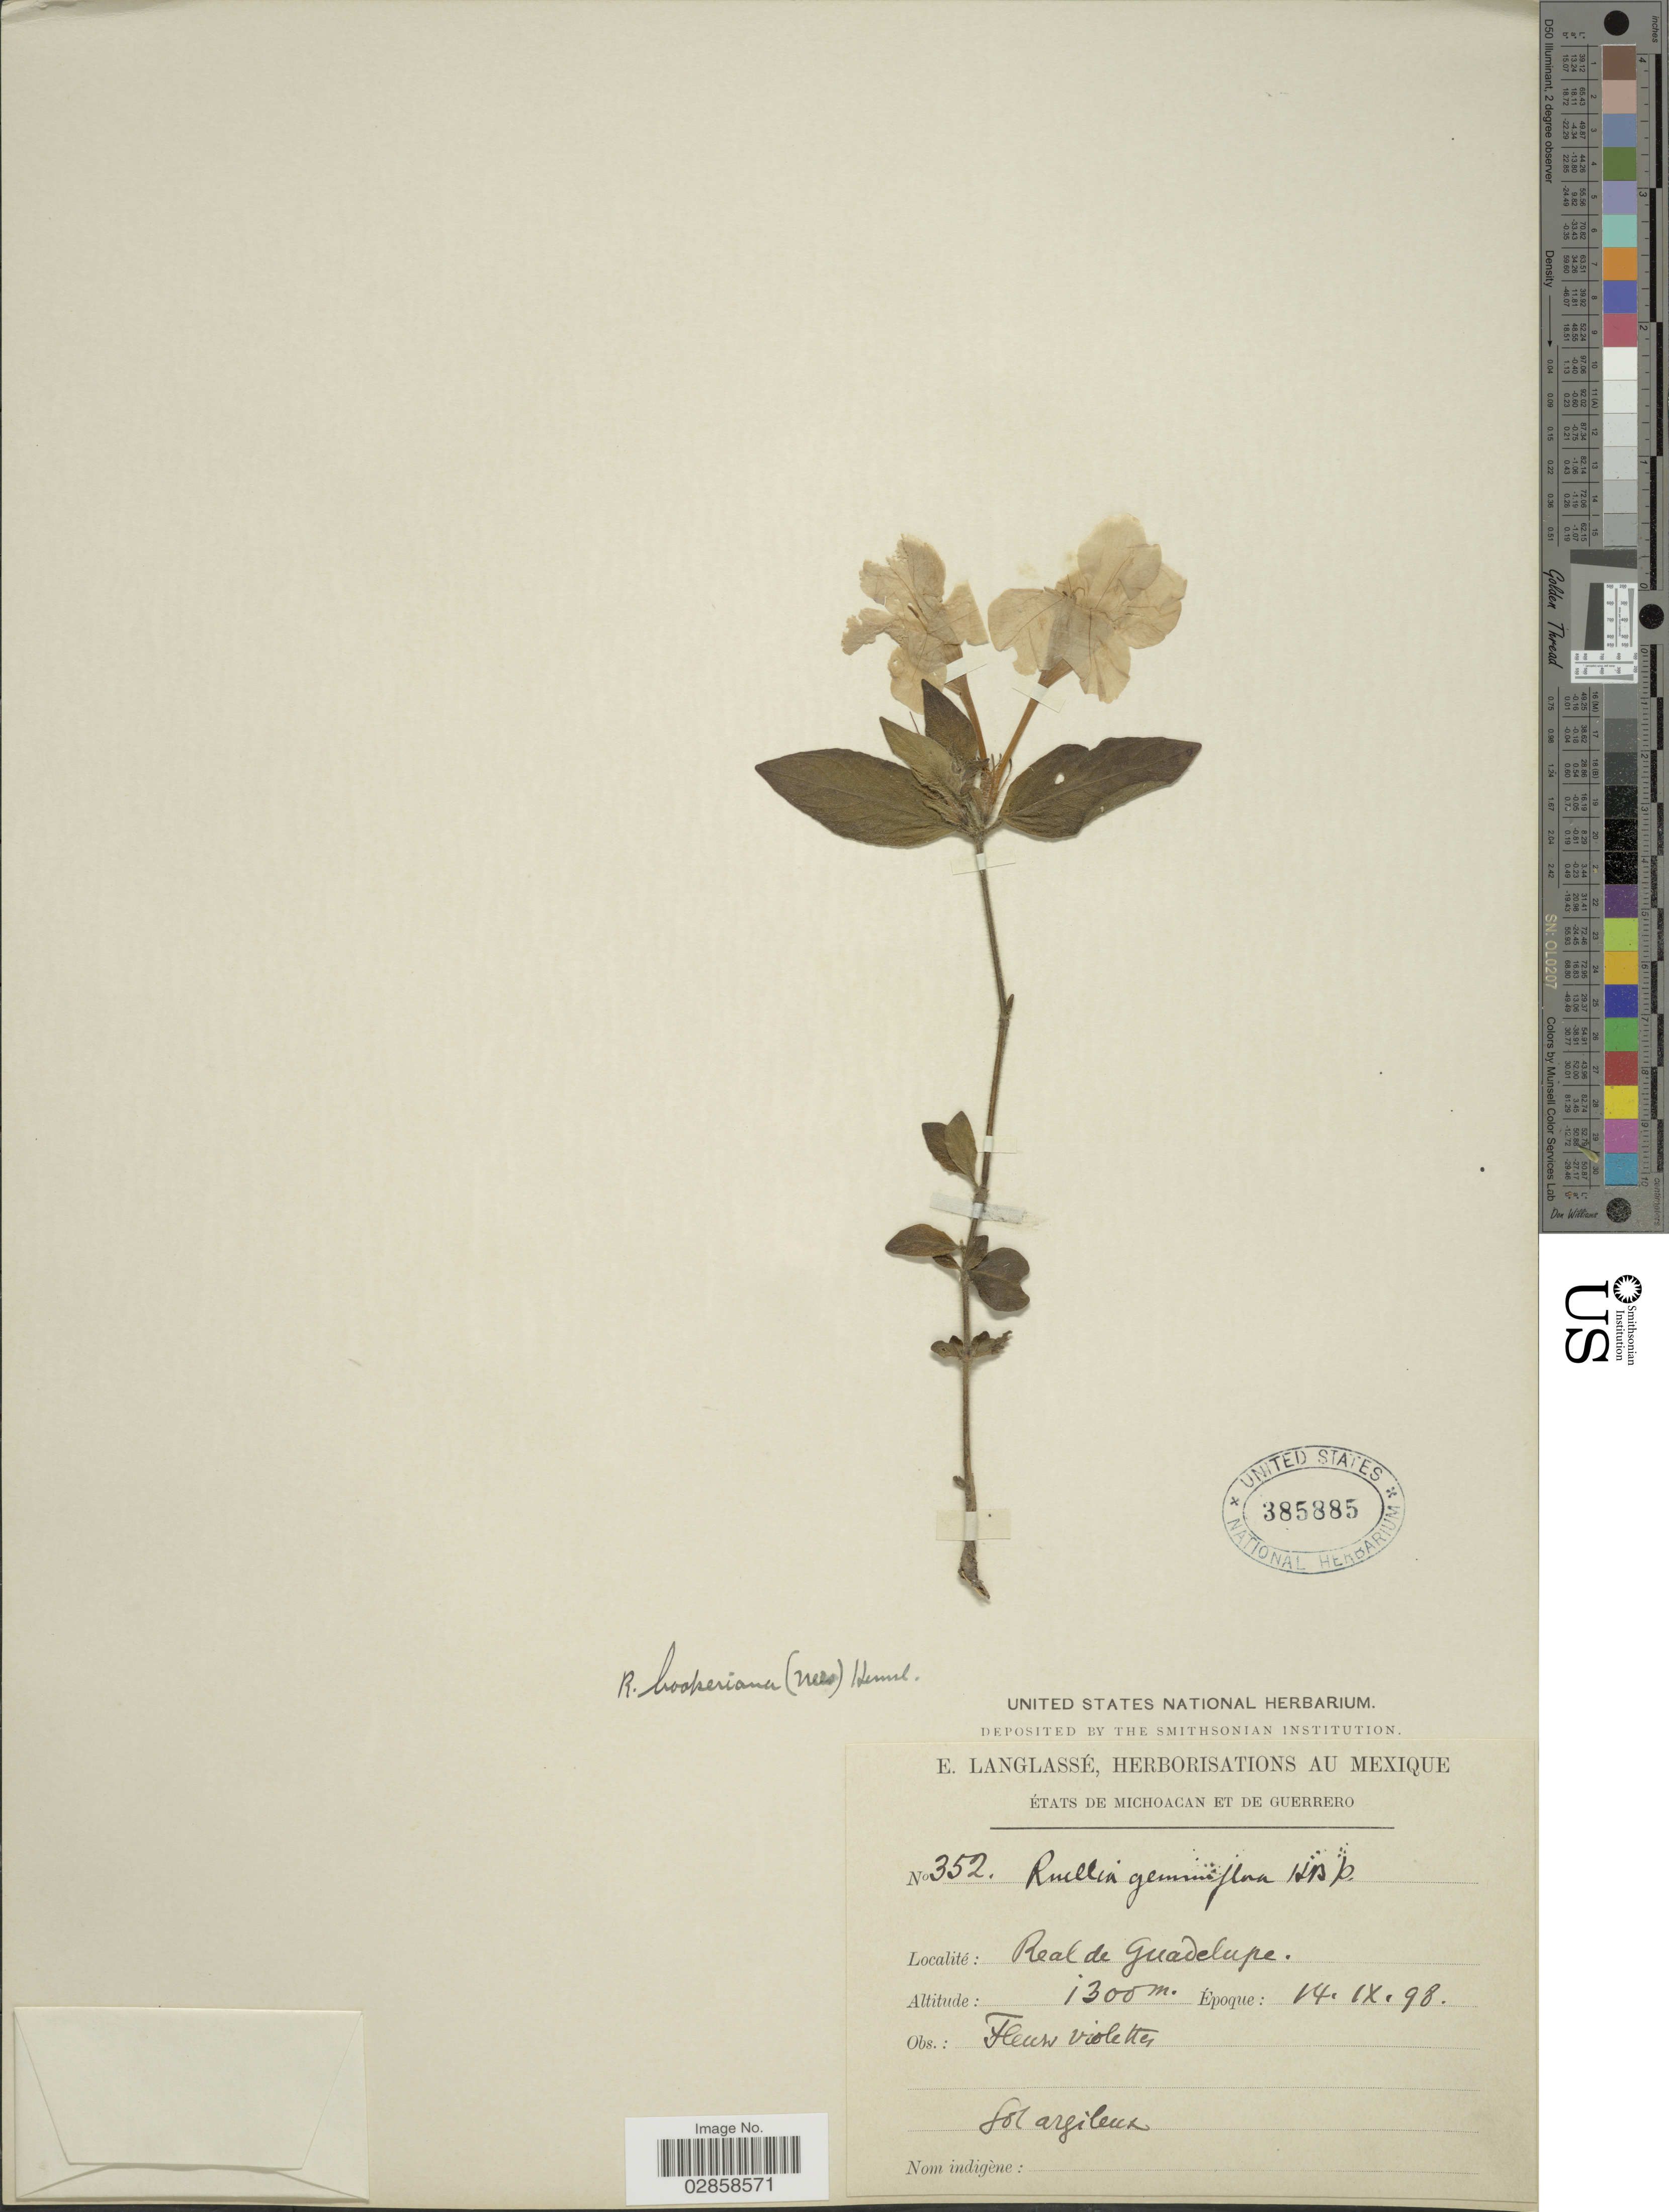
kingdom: Plantae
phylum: Tracheophyta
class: Magnoliopsida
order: Lamiales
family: Acanthaceae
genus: Ruellia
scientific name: Ruellia hookeriana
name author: (Nees) Hemsl.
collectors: E. Langlassé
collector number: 352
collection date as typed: Transcribed d/m/y: 14/9/98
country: Mexico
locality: États de Michoacan et de Guerrero. Real de Guadelupe.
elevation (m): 1300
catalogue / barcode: US 385885